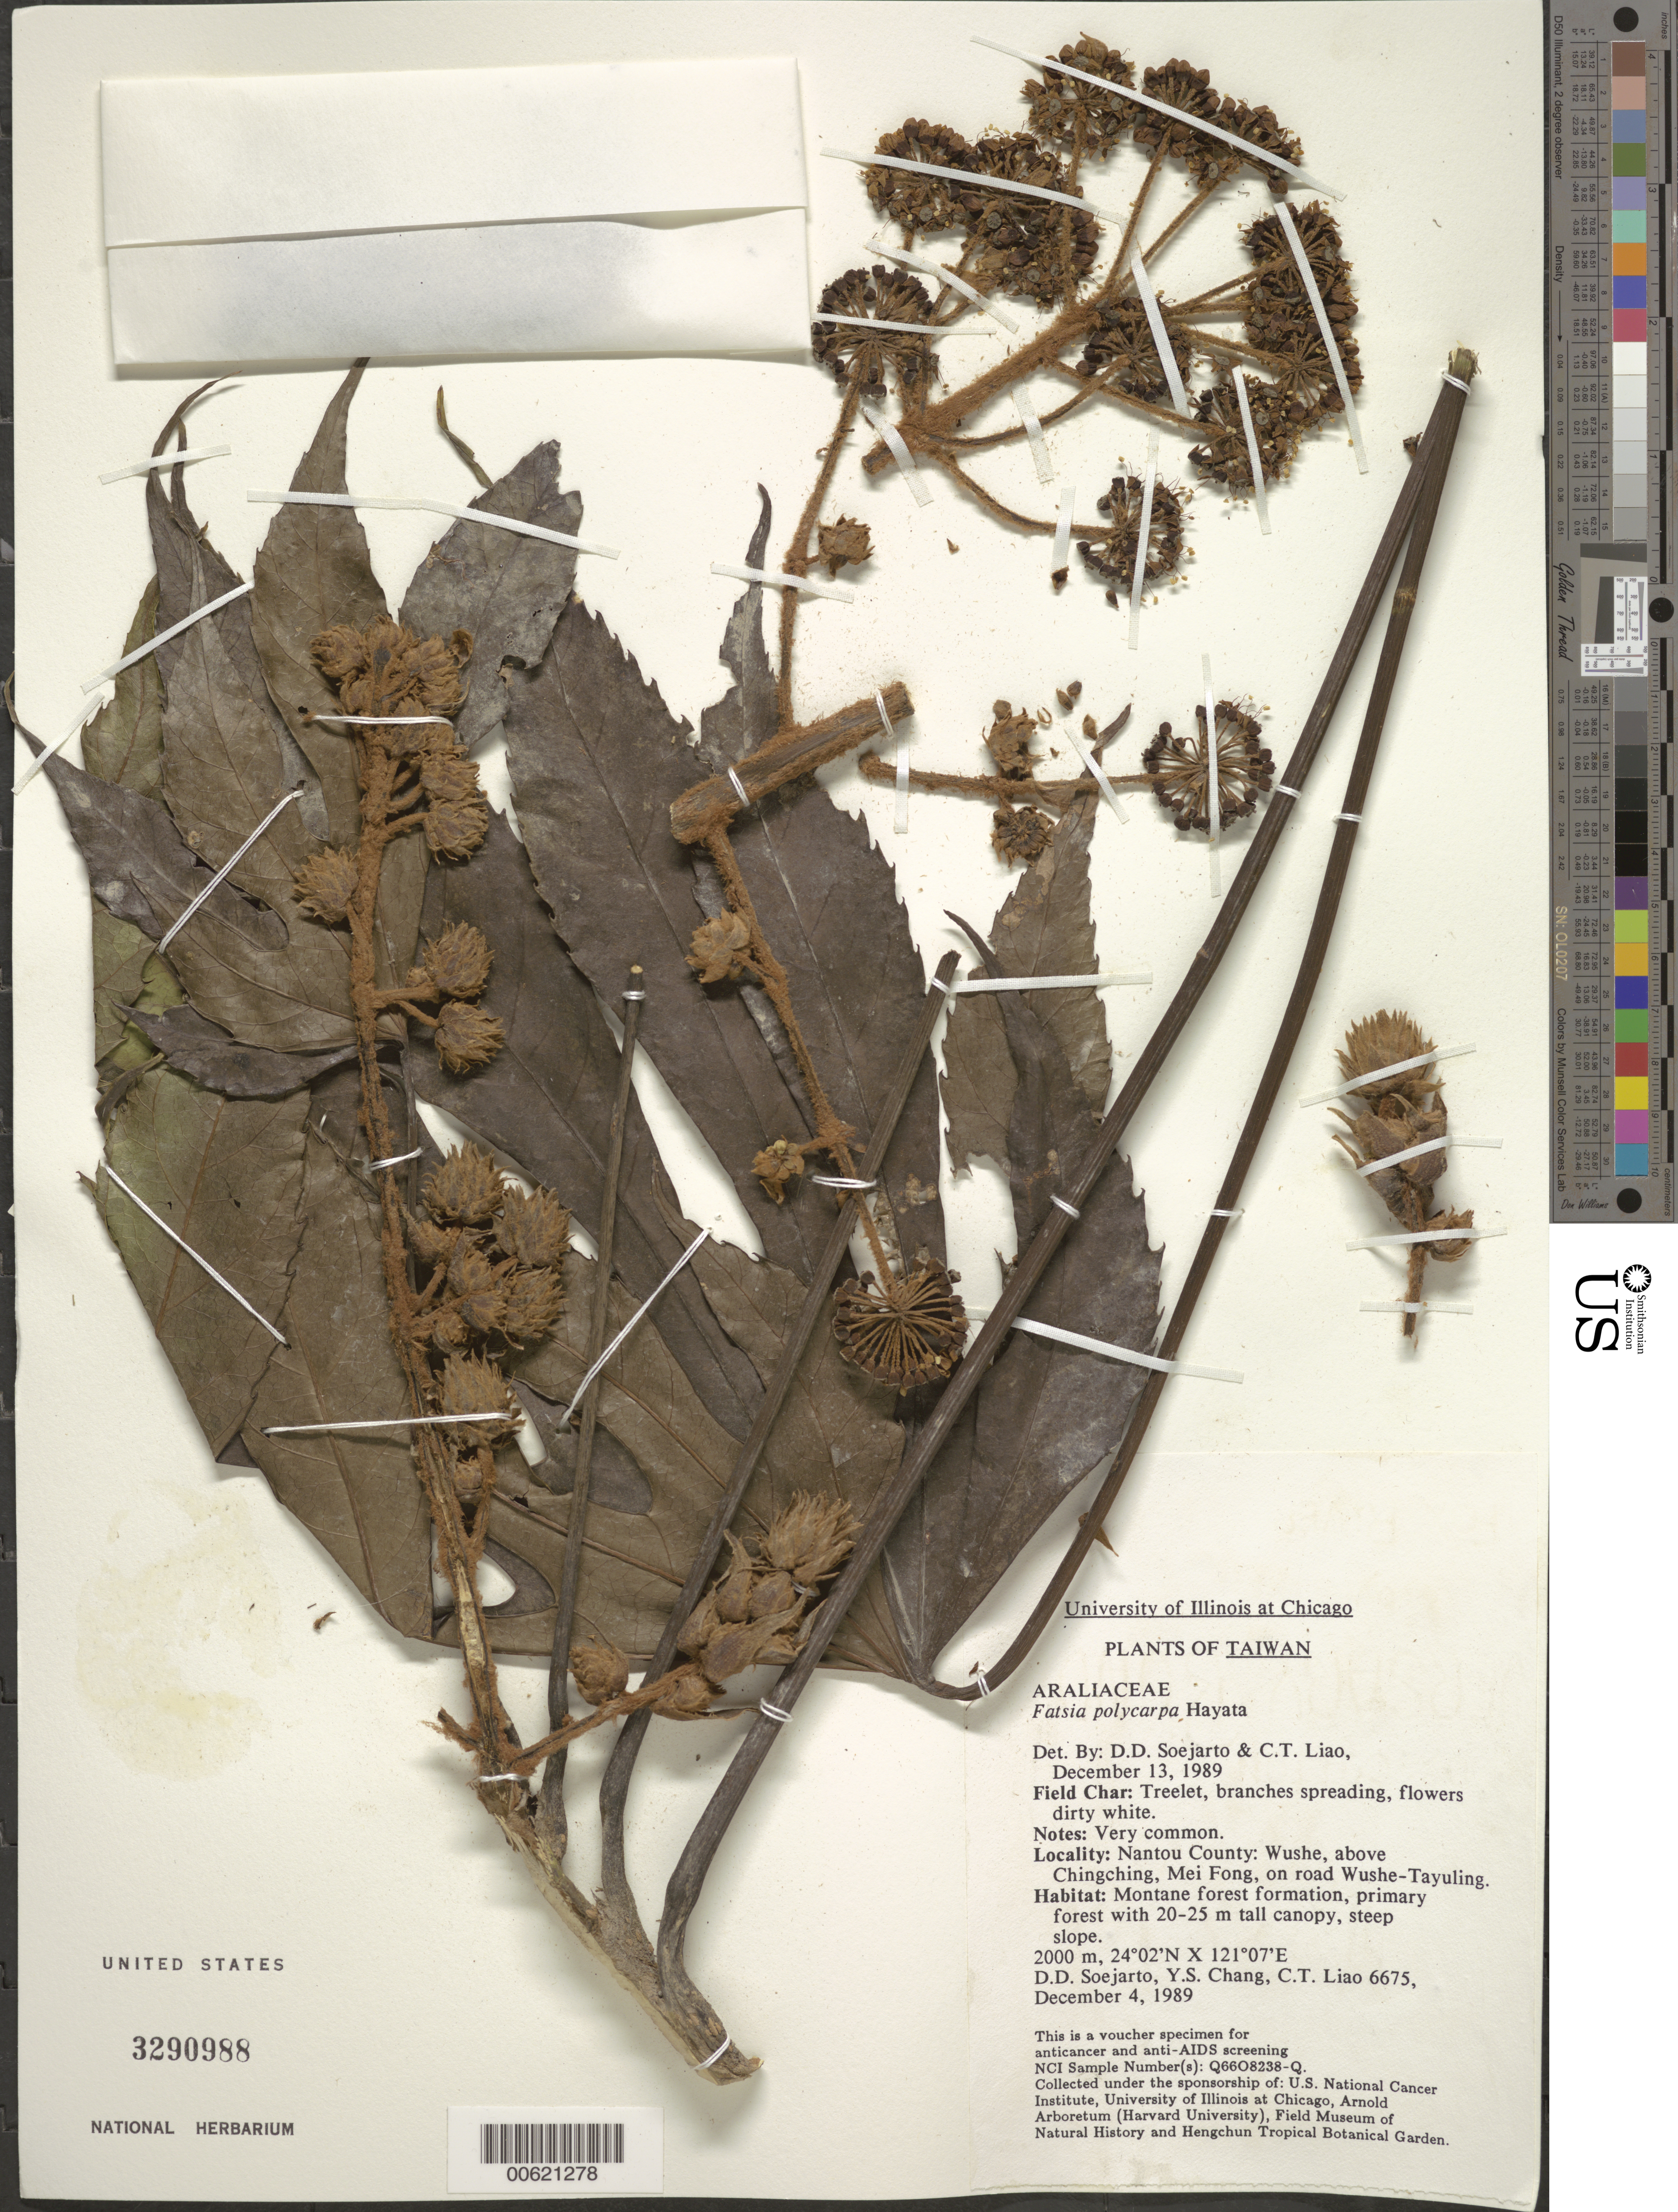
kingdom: Plantae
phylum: Tracheophyta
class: Magnoliopsida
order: Apiales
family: Araliaceae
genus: Fatsia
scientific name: Fatsia polycarpa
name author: Hayata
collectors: Y. S. Chang & C. T. Liao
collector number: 6675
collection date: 1989-12-04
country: Taiwan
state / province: Nantou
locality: Nantou County: Wushe, above Chingching, Mei Fong, on road Wushe-Tayuling.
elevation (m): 2000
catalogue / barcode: US 3290988